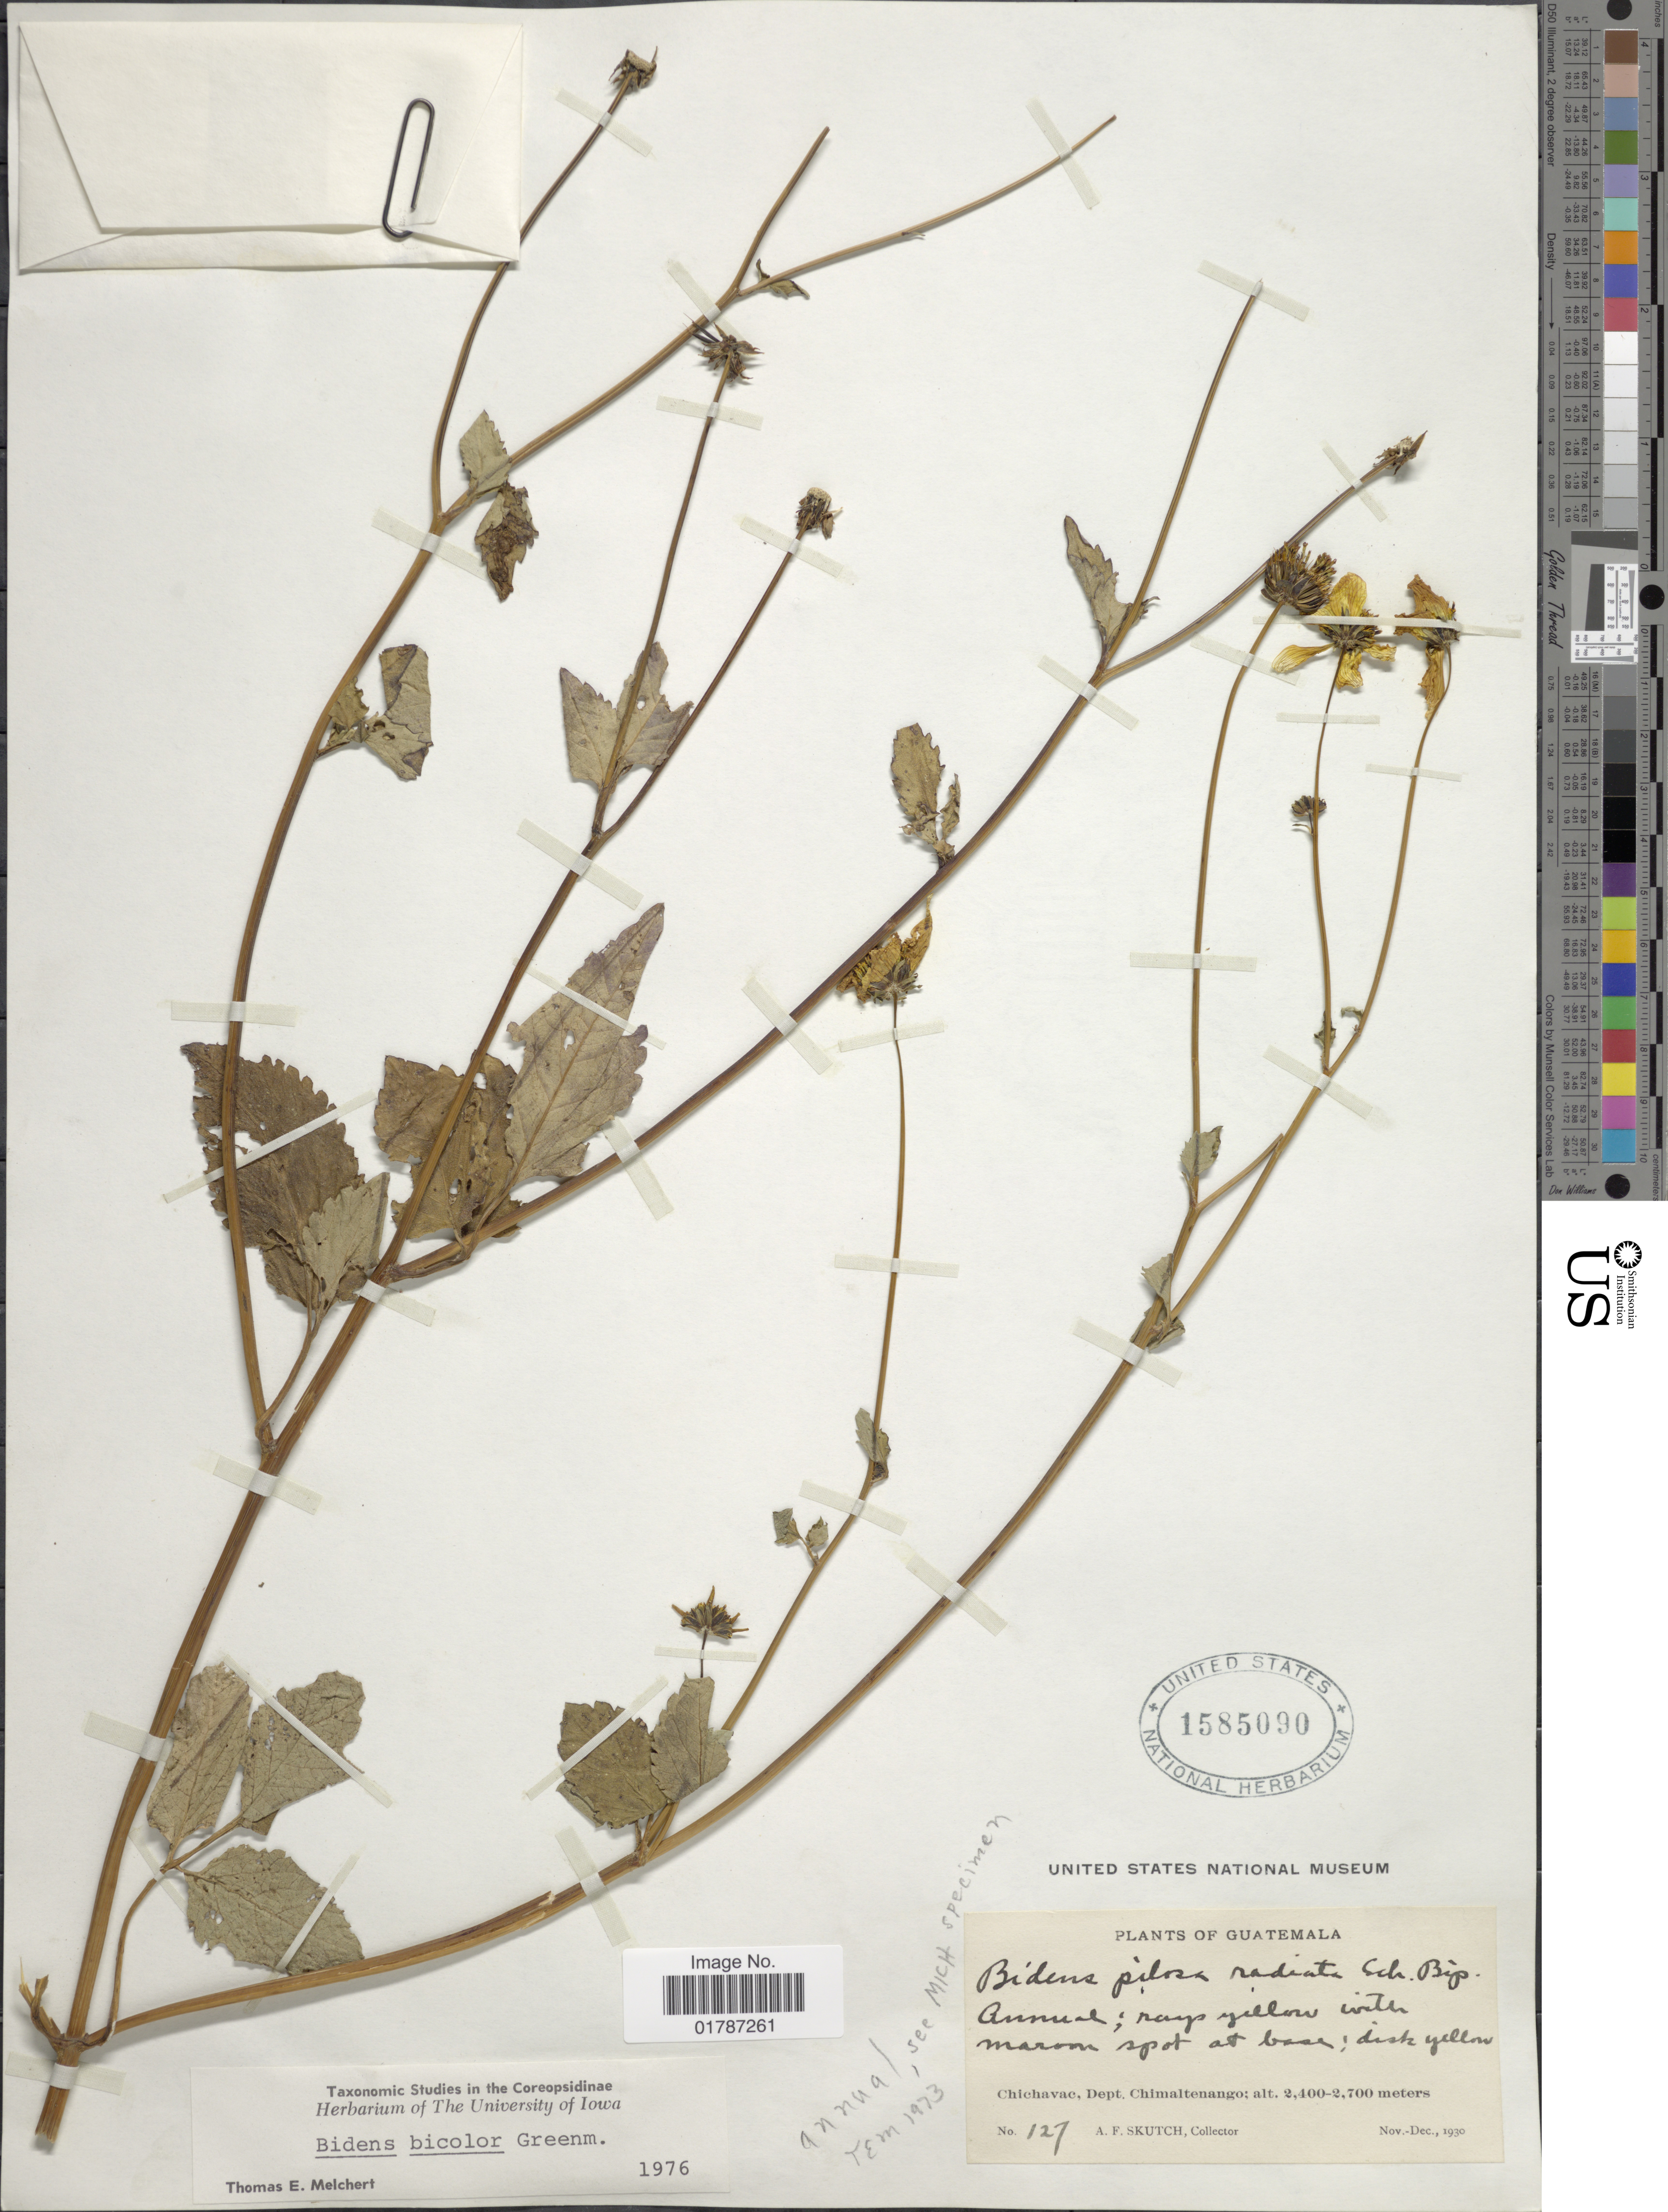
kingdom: Plantae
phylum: Tracheophyta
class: Magnoliopsida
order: Asterales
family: Asteraceae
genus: Bidens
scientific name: Bidens bicolor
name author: Greenm.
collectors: A. F. Skutch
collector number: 127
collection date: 1930-11/1930-12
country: Guatemala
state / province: Chimaltenango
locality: Chichavac, Dept. Chimaltenango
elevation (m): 2400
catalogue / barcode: US 1585090